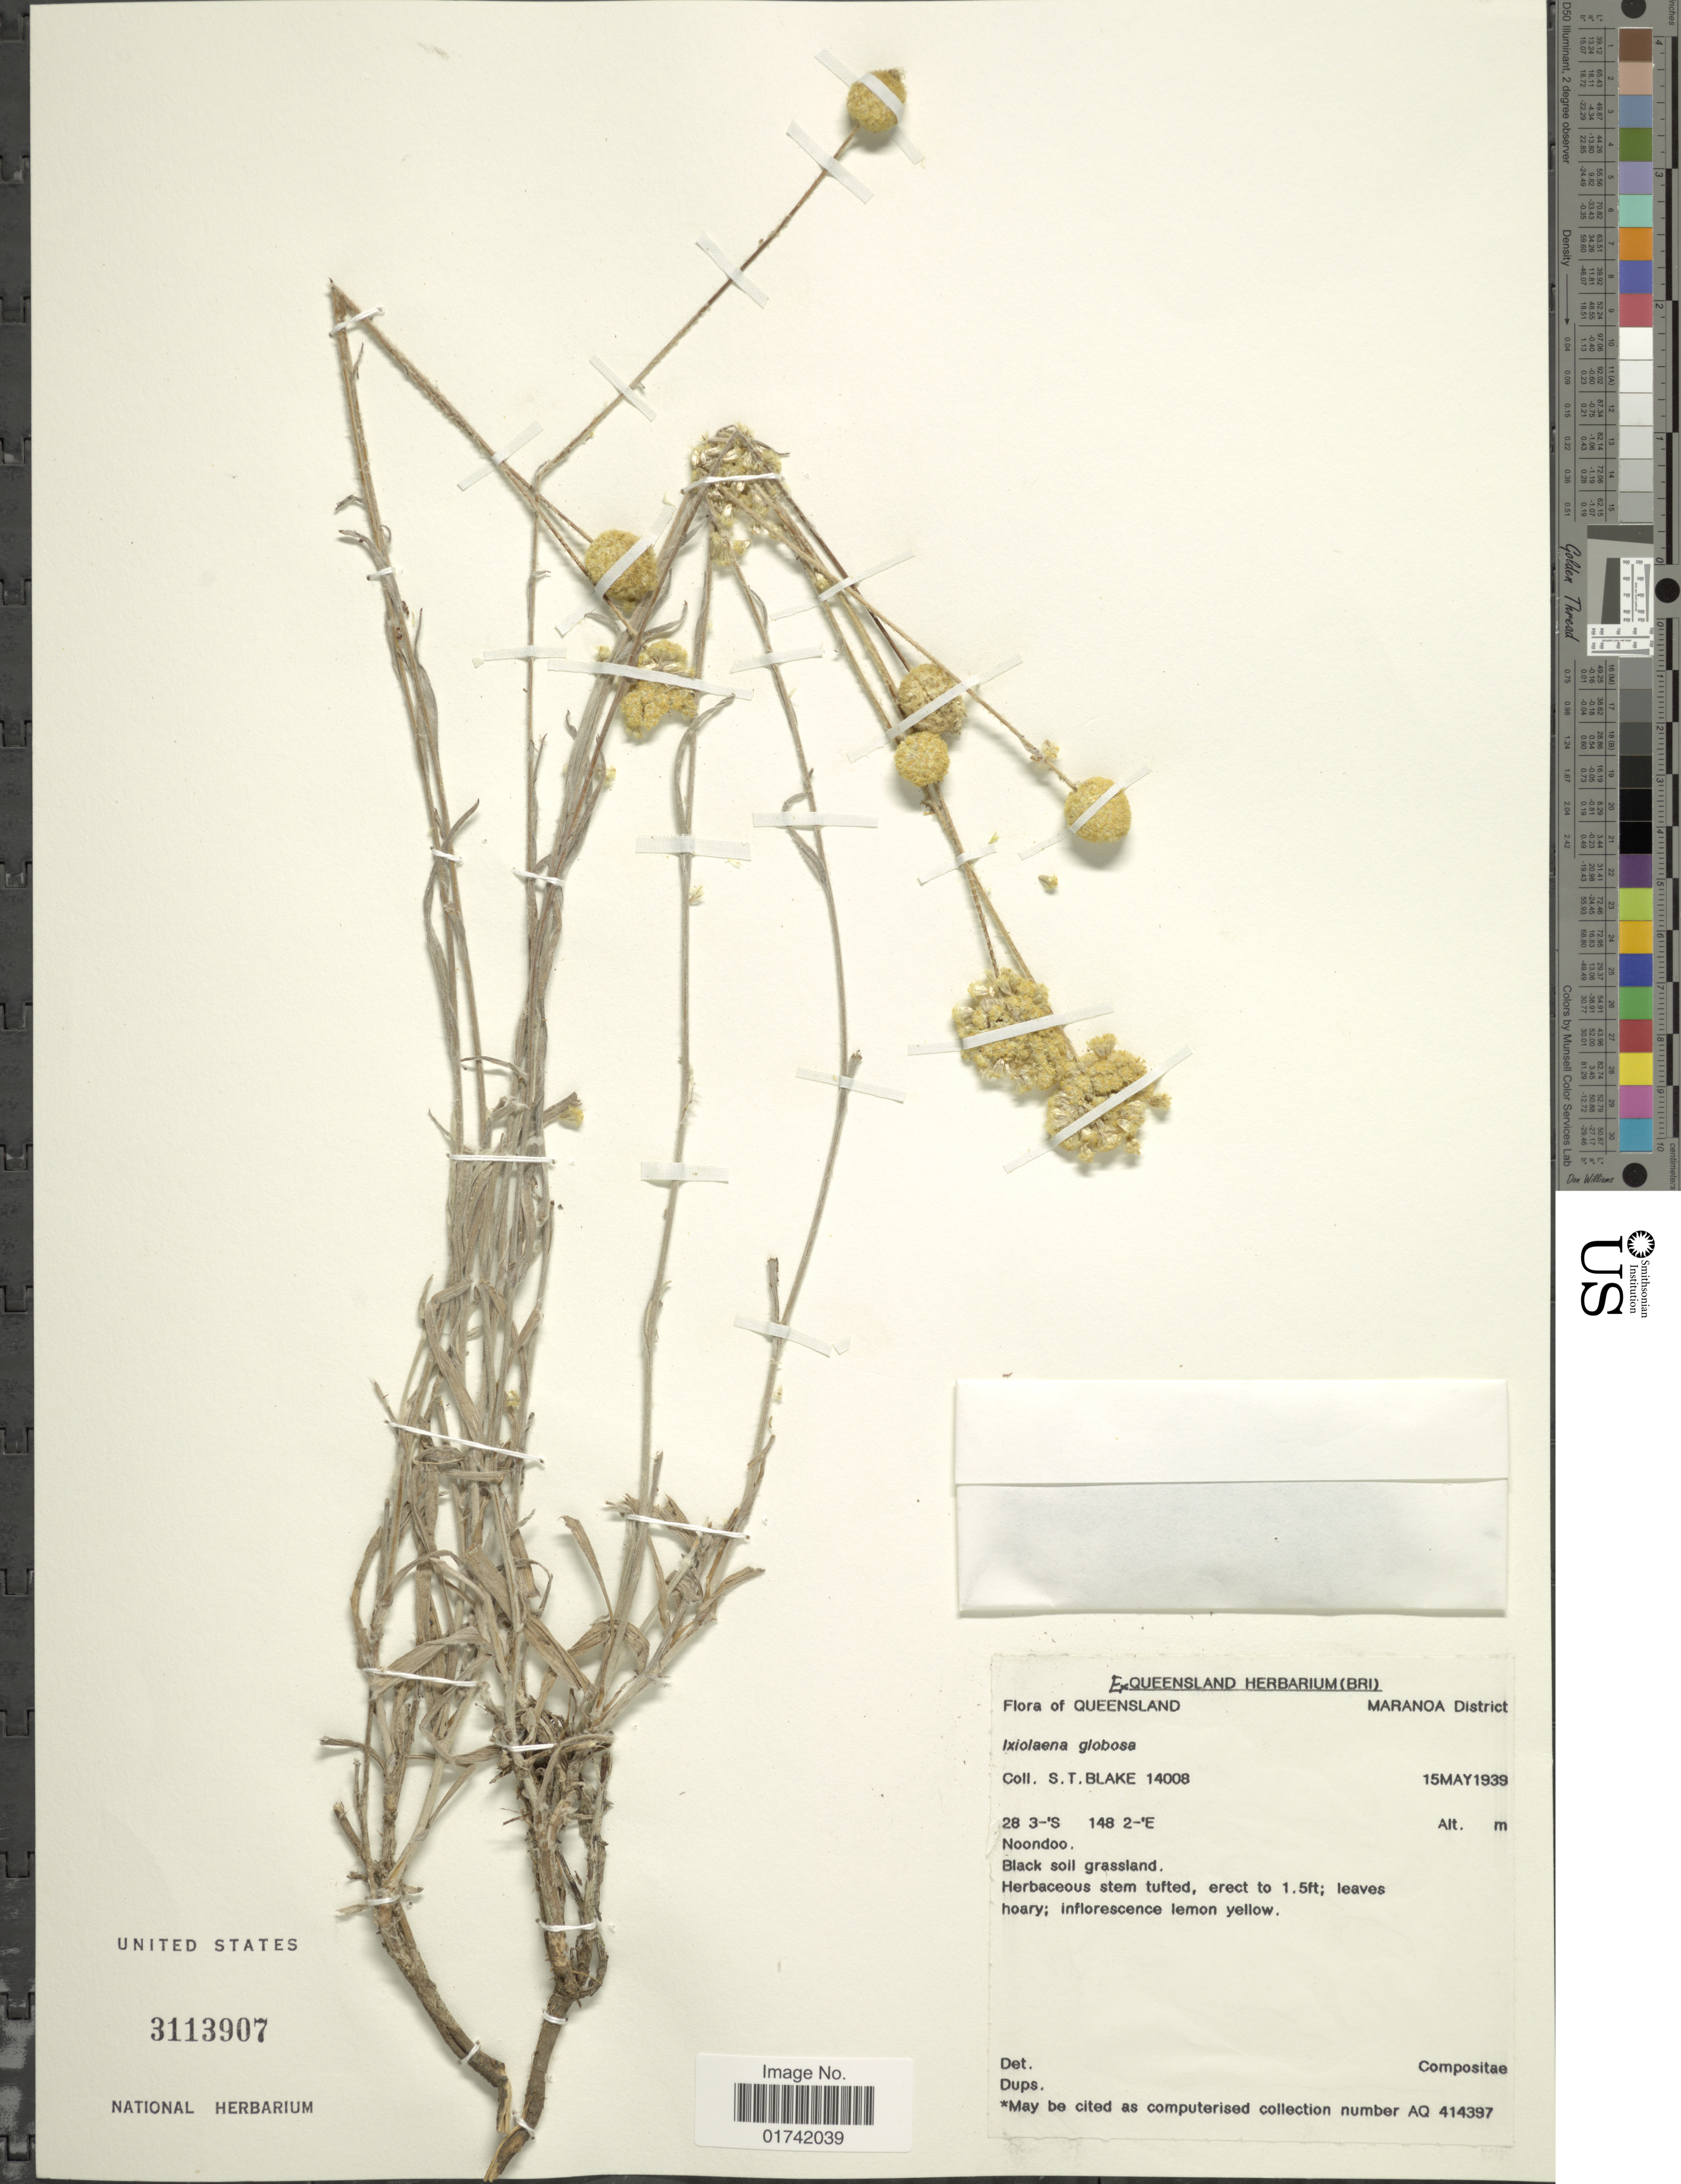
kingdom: Plantae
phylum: Tracheophyta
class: Magnoliopsida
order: Asterales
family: Asteraceae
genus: Ixiolaena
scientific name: Ixiolaena globosa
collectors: S. T. Blake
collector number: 14008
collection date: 1939-05-15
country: Australia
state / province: Queensland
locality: Maranoa District. Noondoo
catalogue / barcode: US 3113907